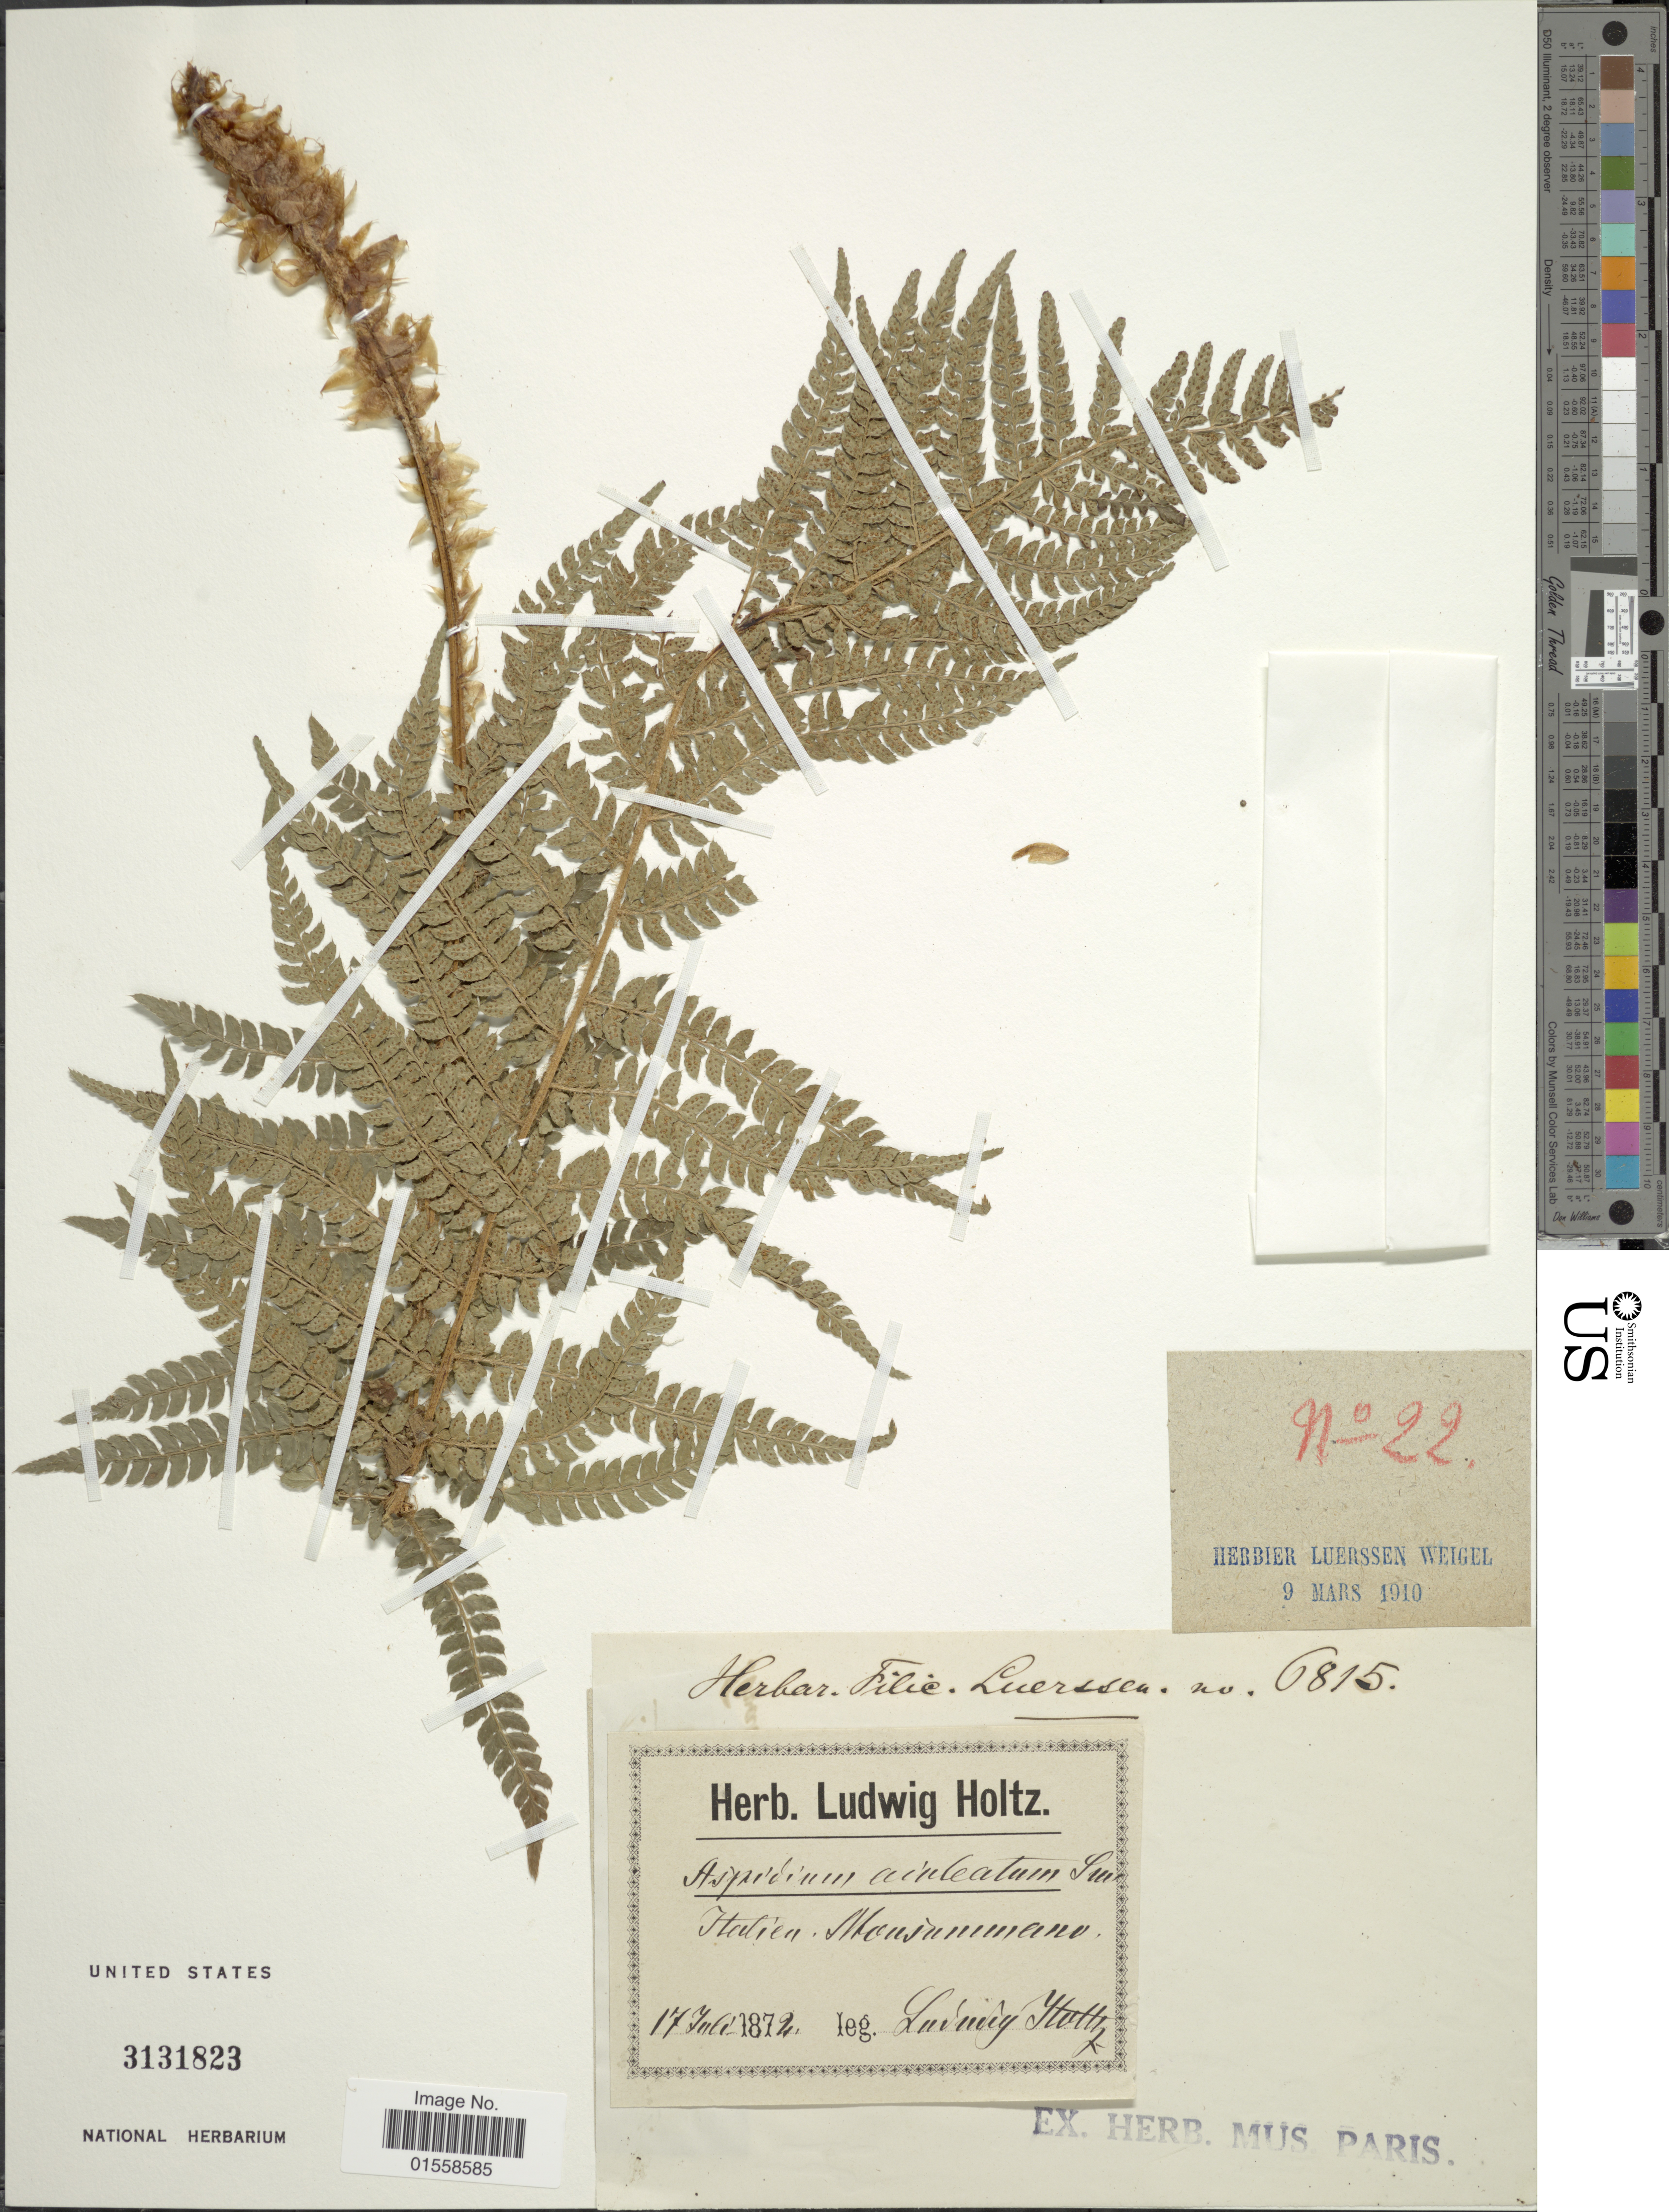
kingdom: Plantae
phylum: Tracheophyta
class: Polypodiopsida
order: Polypodiales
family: Dryopteridaceae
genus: Polystichum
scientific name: Polystichum aculeatum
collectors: L. Holtz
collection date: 1872-07-17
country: Italy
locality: Italien: Shonasummen. [interpreted]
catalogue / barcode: US 3131823